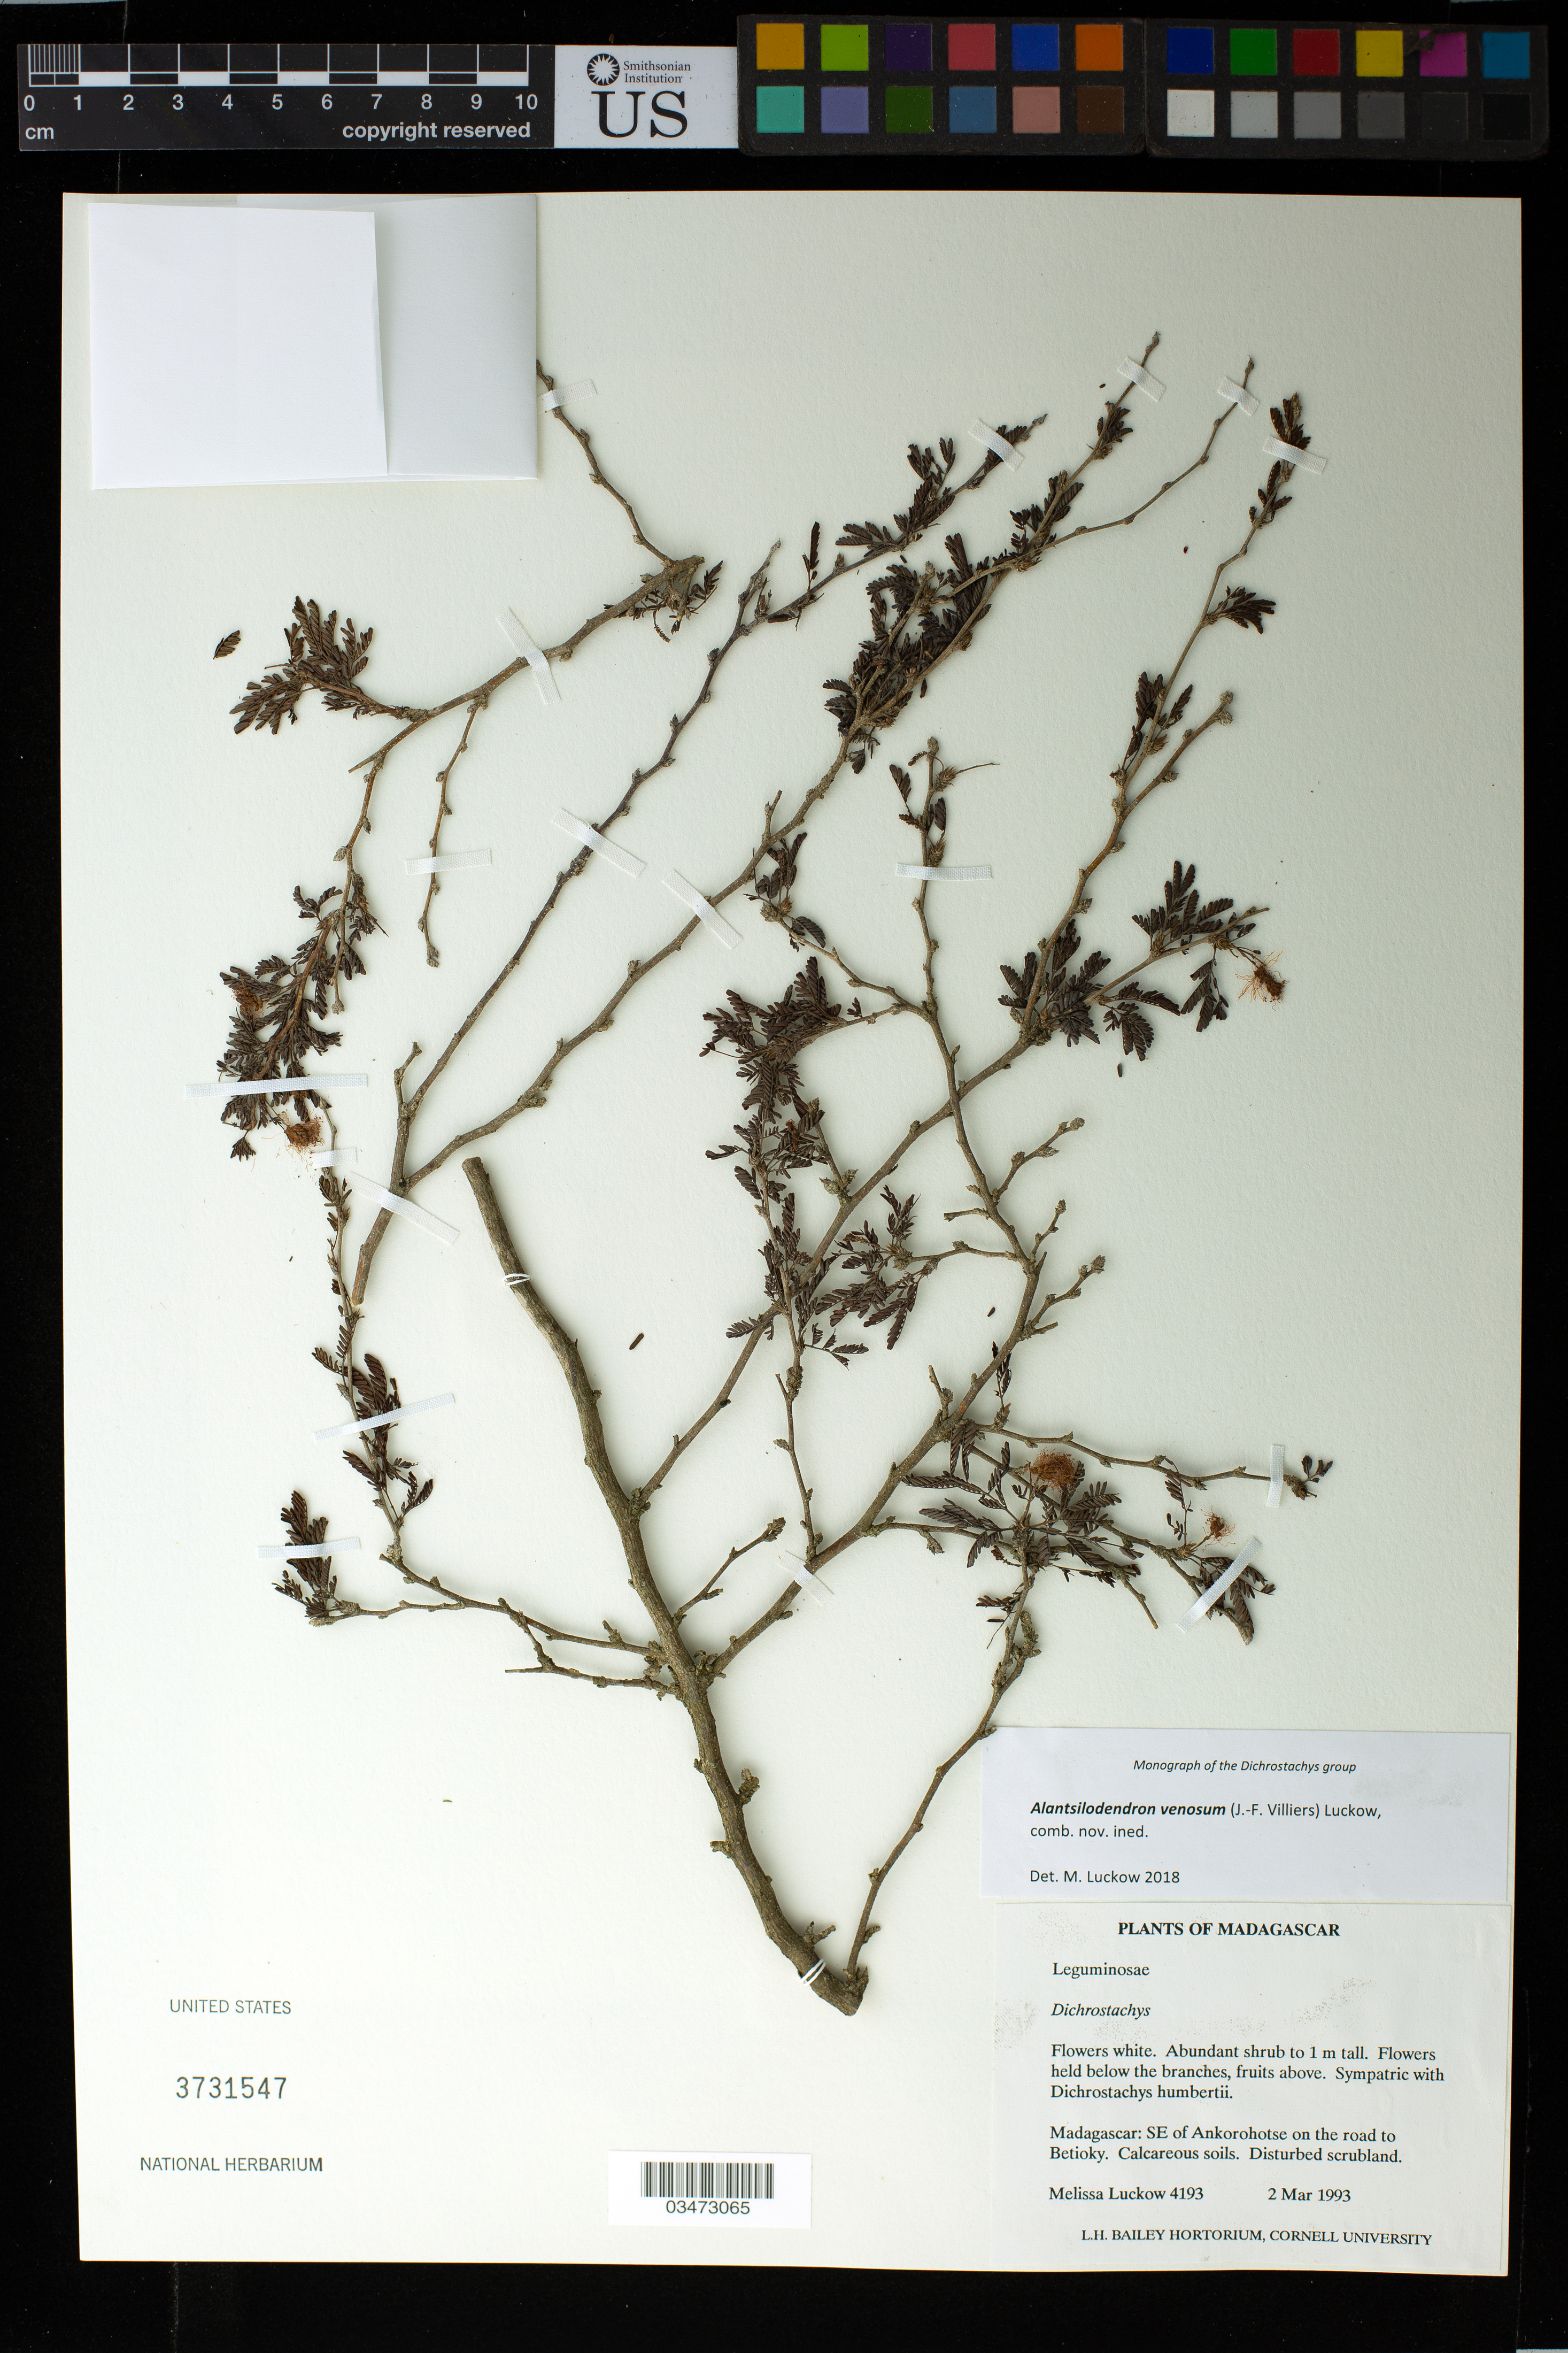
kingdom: Plantae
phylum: Tracheophyta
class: Magnoliopsida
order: Fabales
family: Fabaceae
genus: Dichrostachys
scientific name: Dichrostachys venosa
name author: Villiers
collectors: M. A. Luckow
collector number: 4193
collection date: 1993-03-02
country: Madagascar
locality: SE of Ankorohotse on the road to Betioky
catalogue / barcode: US 3731547